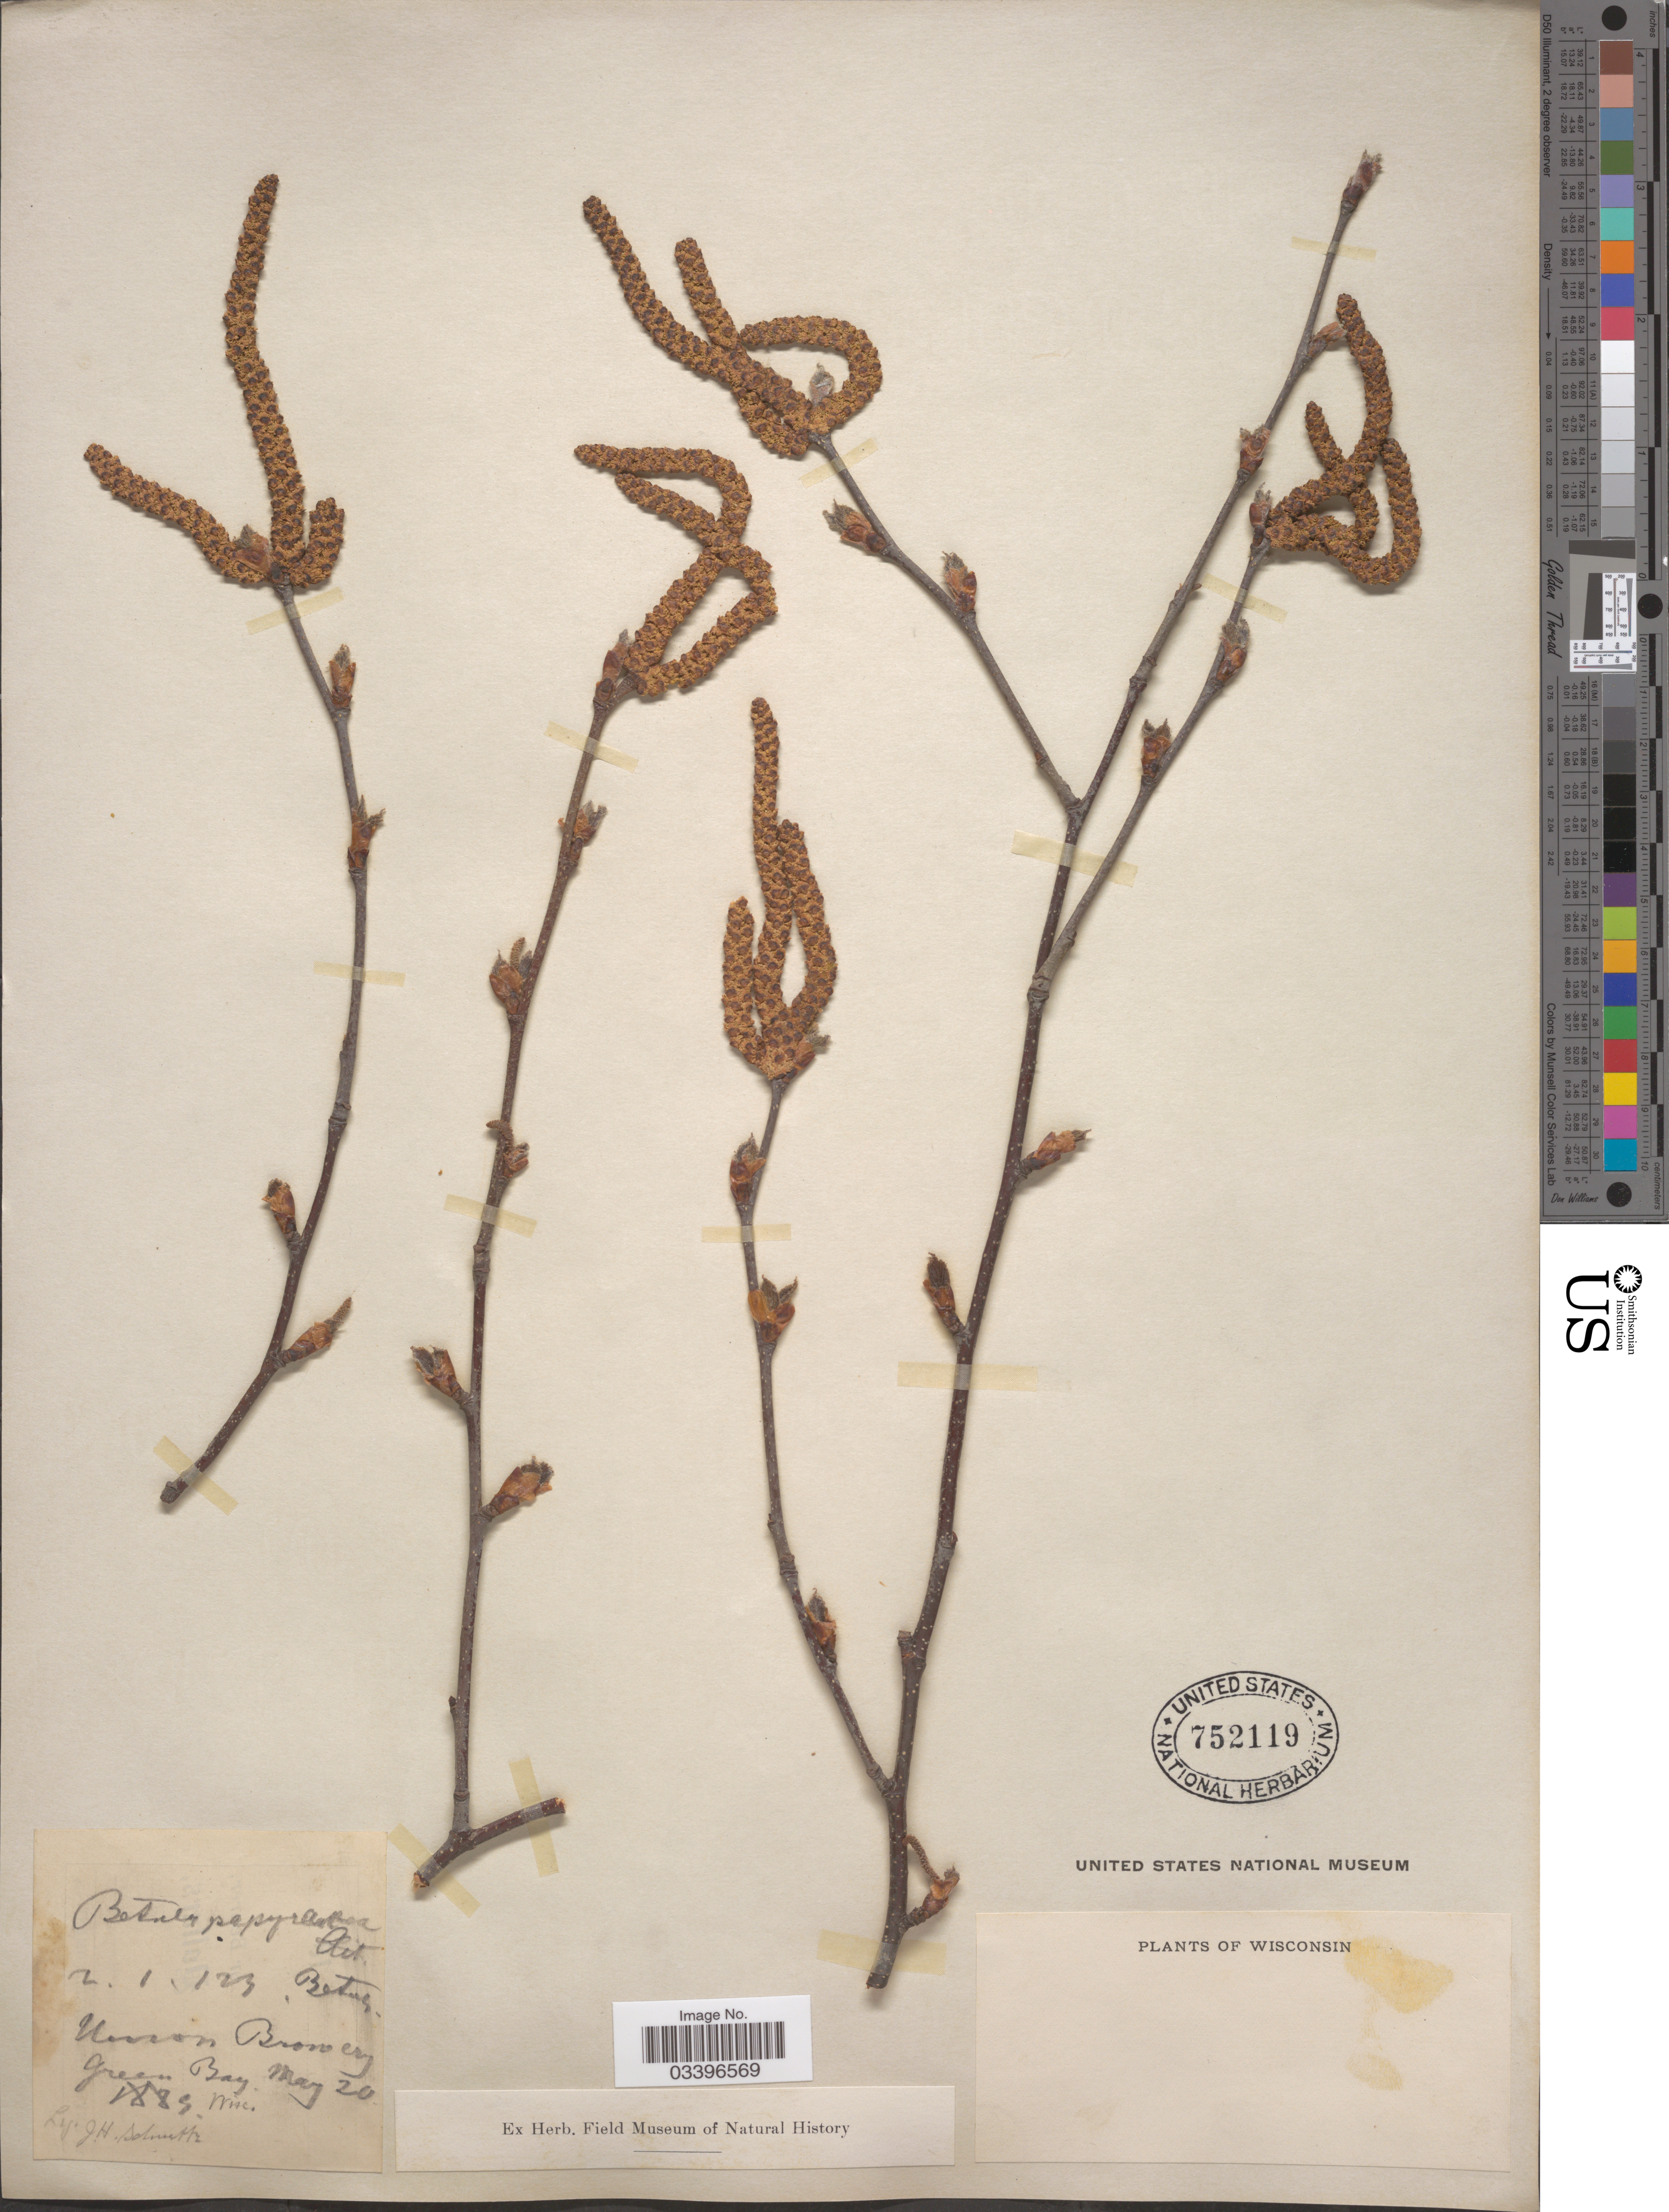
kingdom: Plantae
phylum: Tracheophyta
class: Magnoliopsida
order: Fagales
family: Betulaceae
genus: Betula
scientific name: Betula papyrifera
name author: Marshall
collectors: J. H. Schuette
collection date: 1885-05-20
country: United States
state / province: Wisconsin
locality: Between Union Brewery Green Bay.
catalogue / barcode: US 752119